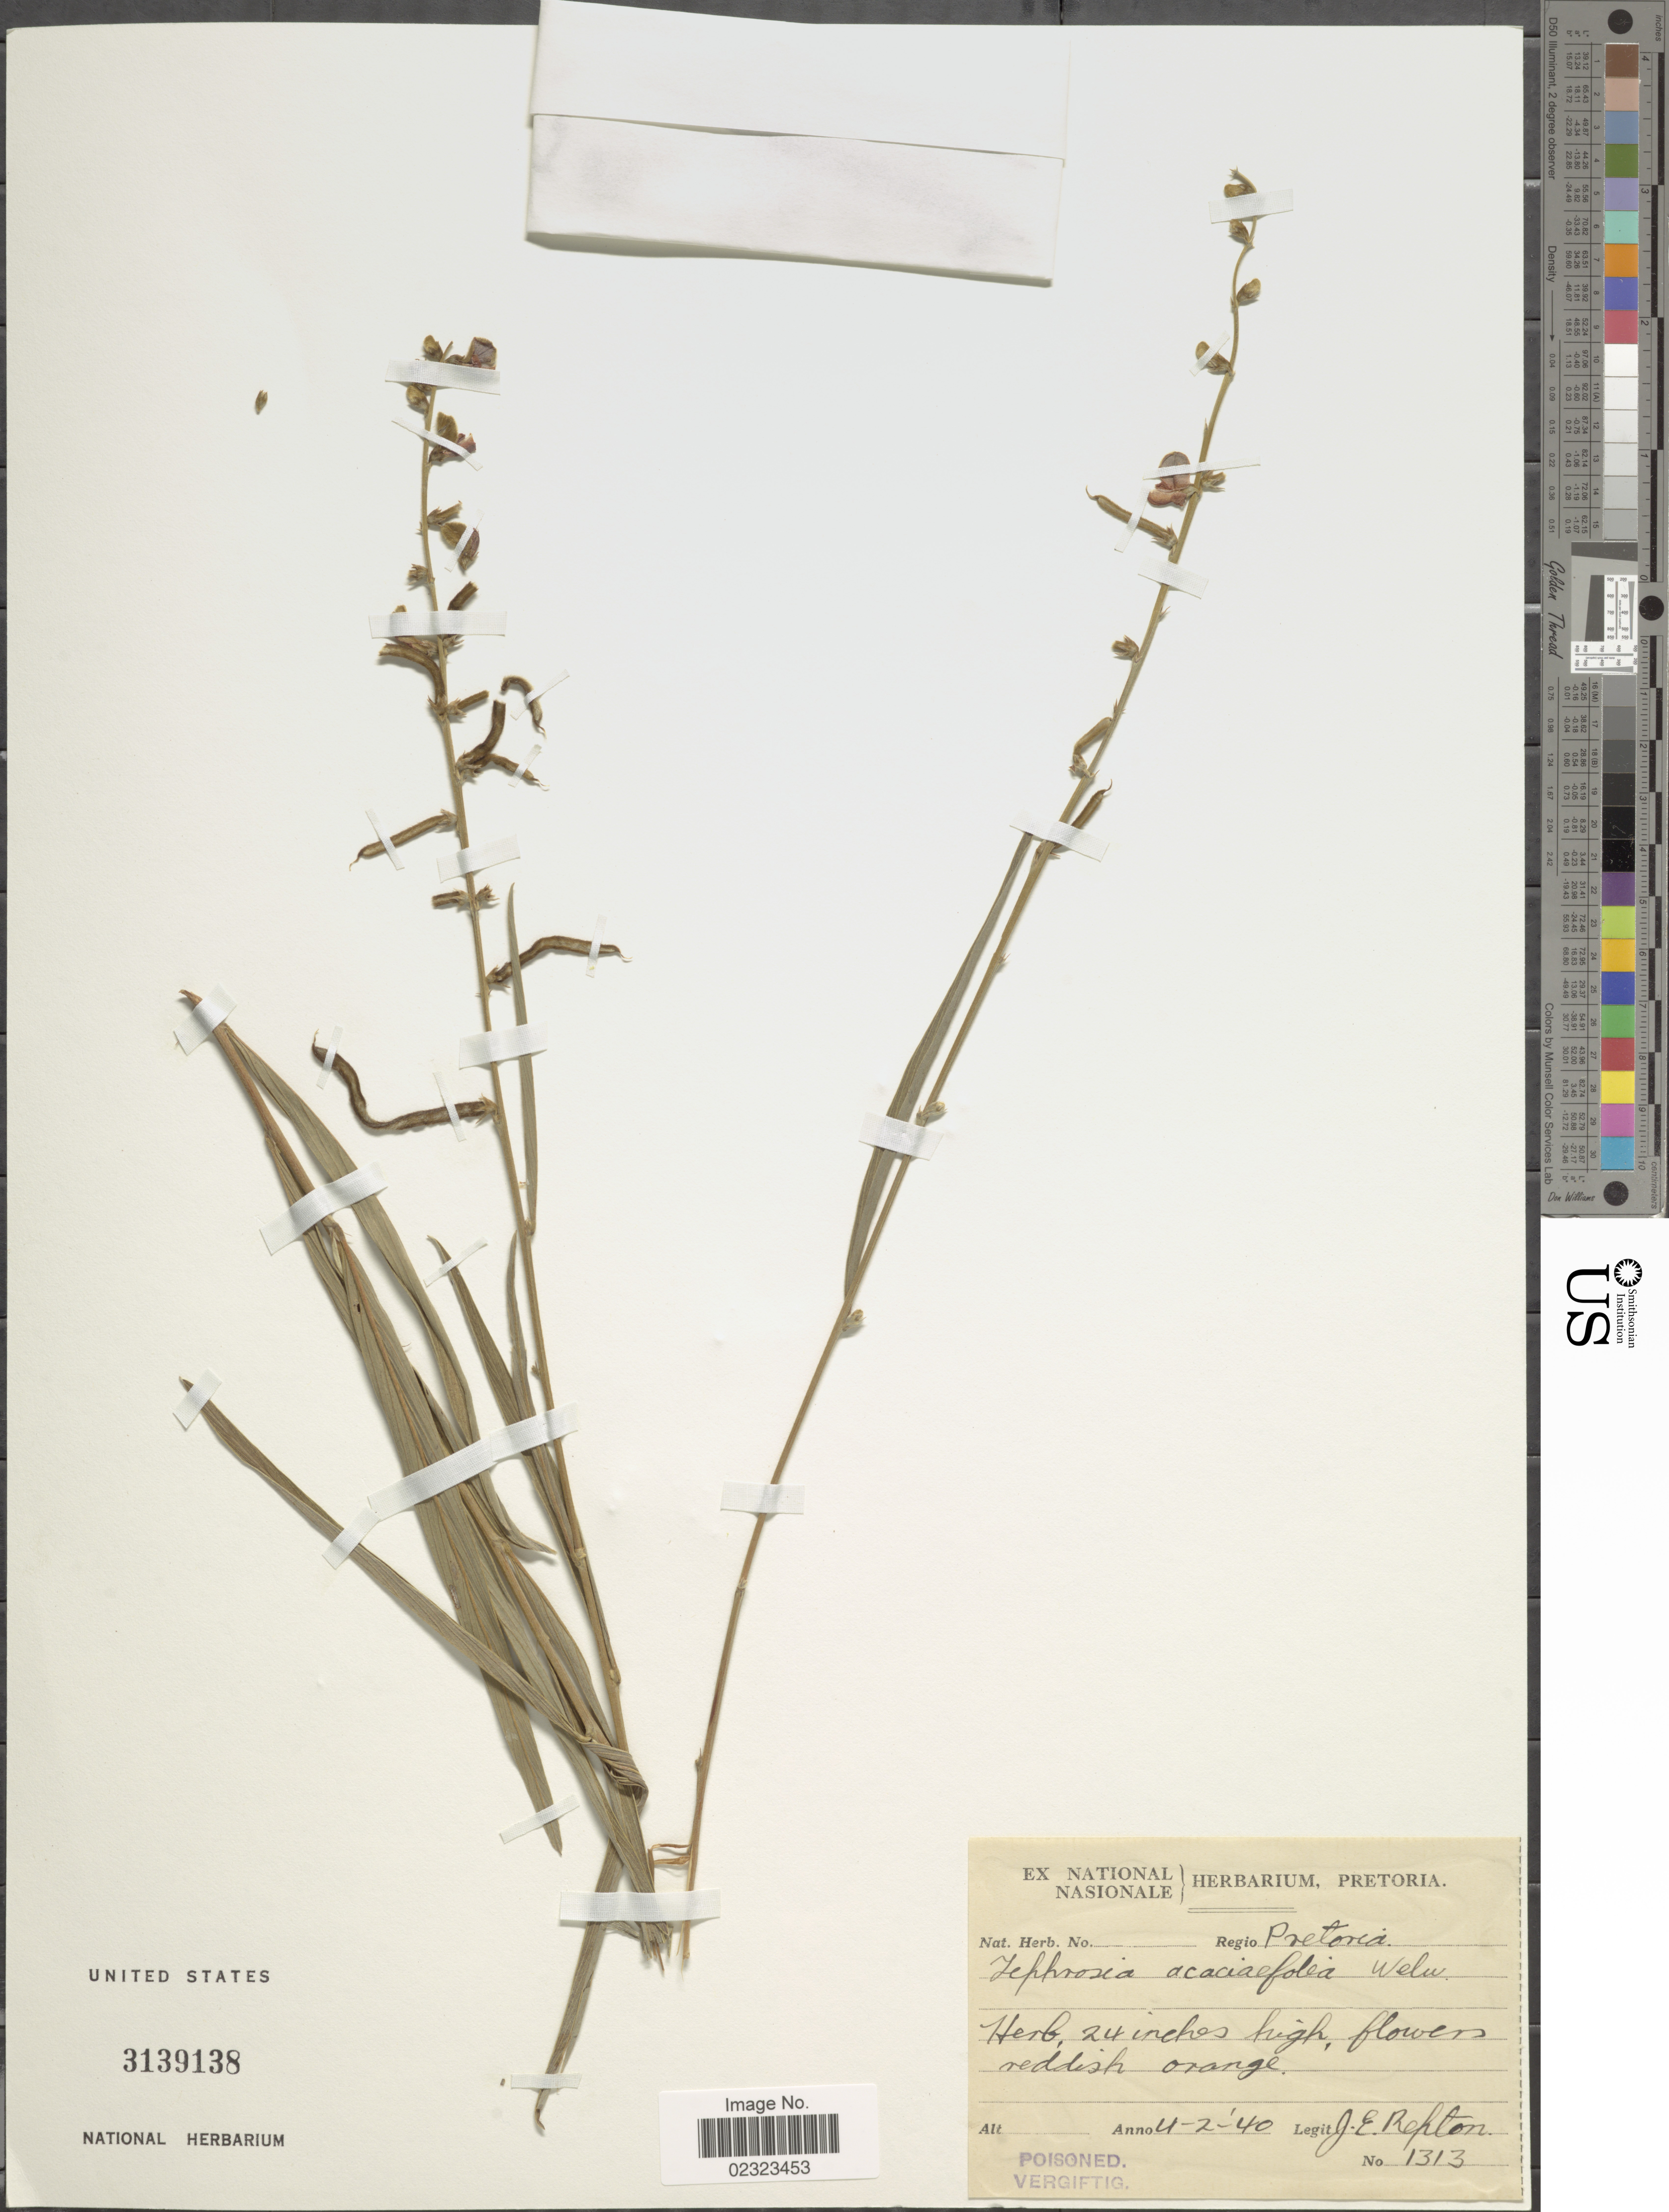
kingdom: Plantae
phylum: Tracheophyta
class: Magnoliopsida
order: Fabales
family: Fabaceae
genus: Tephrosia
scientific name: Tephrosia acaciifolia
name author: Welw. ex Baker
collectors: J. Rehton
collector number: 1313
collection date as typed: Transcribed d/m/y: 4/2/40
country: South Africa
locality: Regio Pretoria.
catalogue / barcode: US 3139138